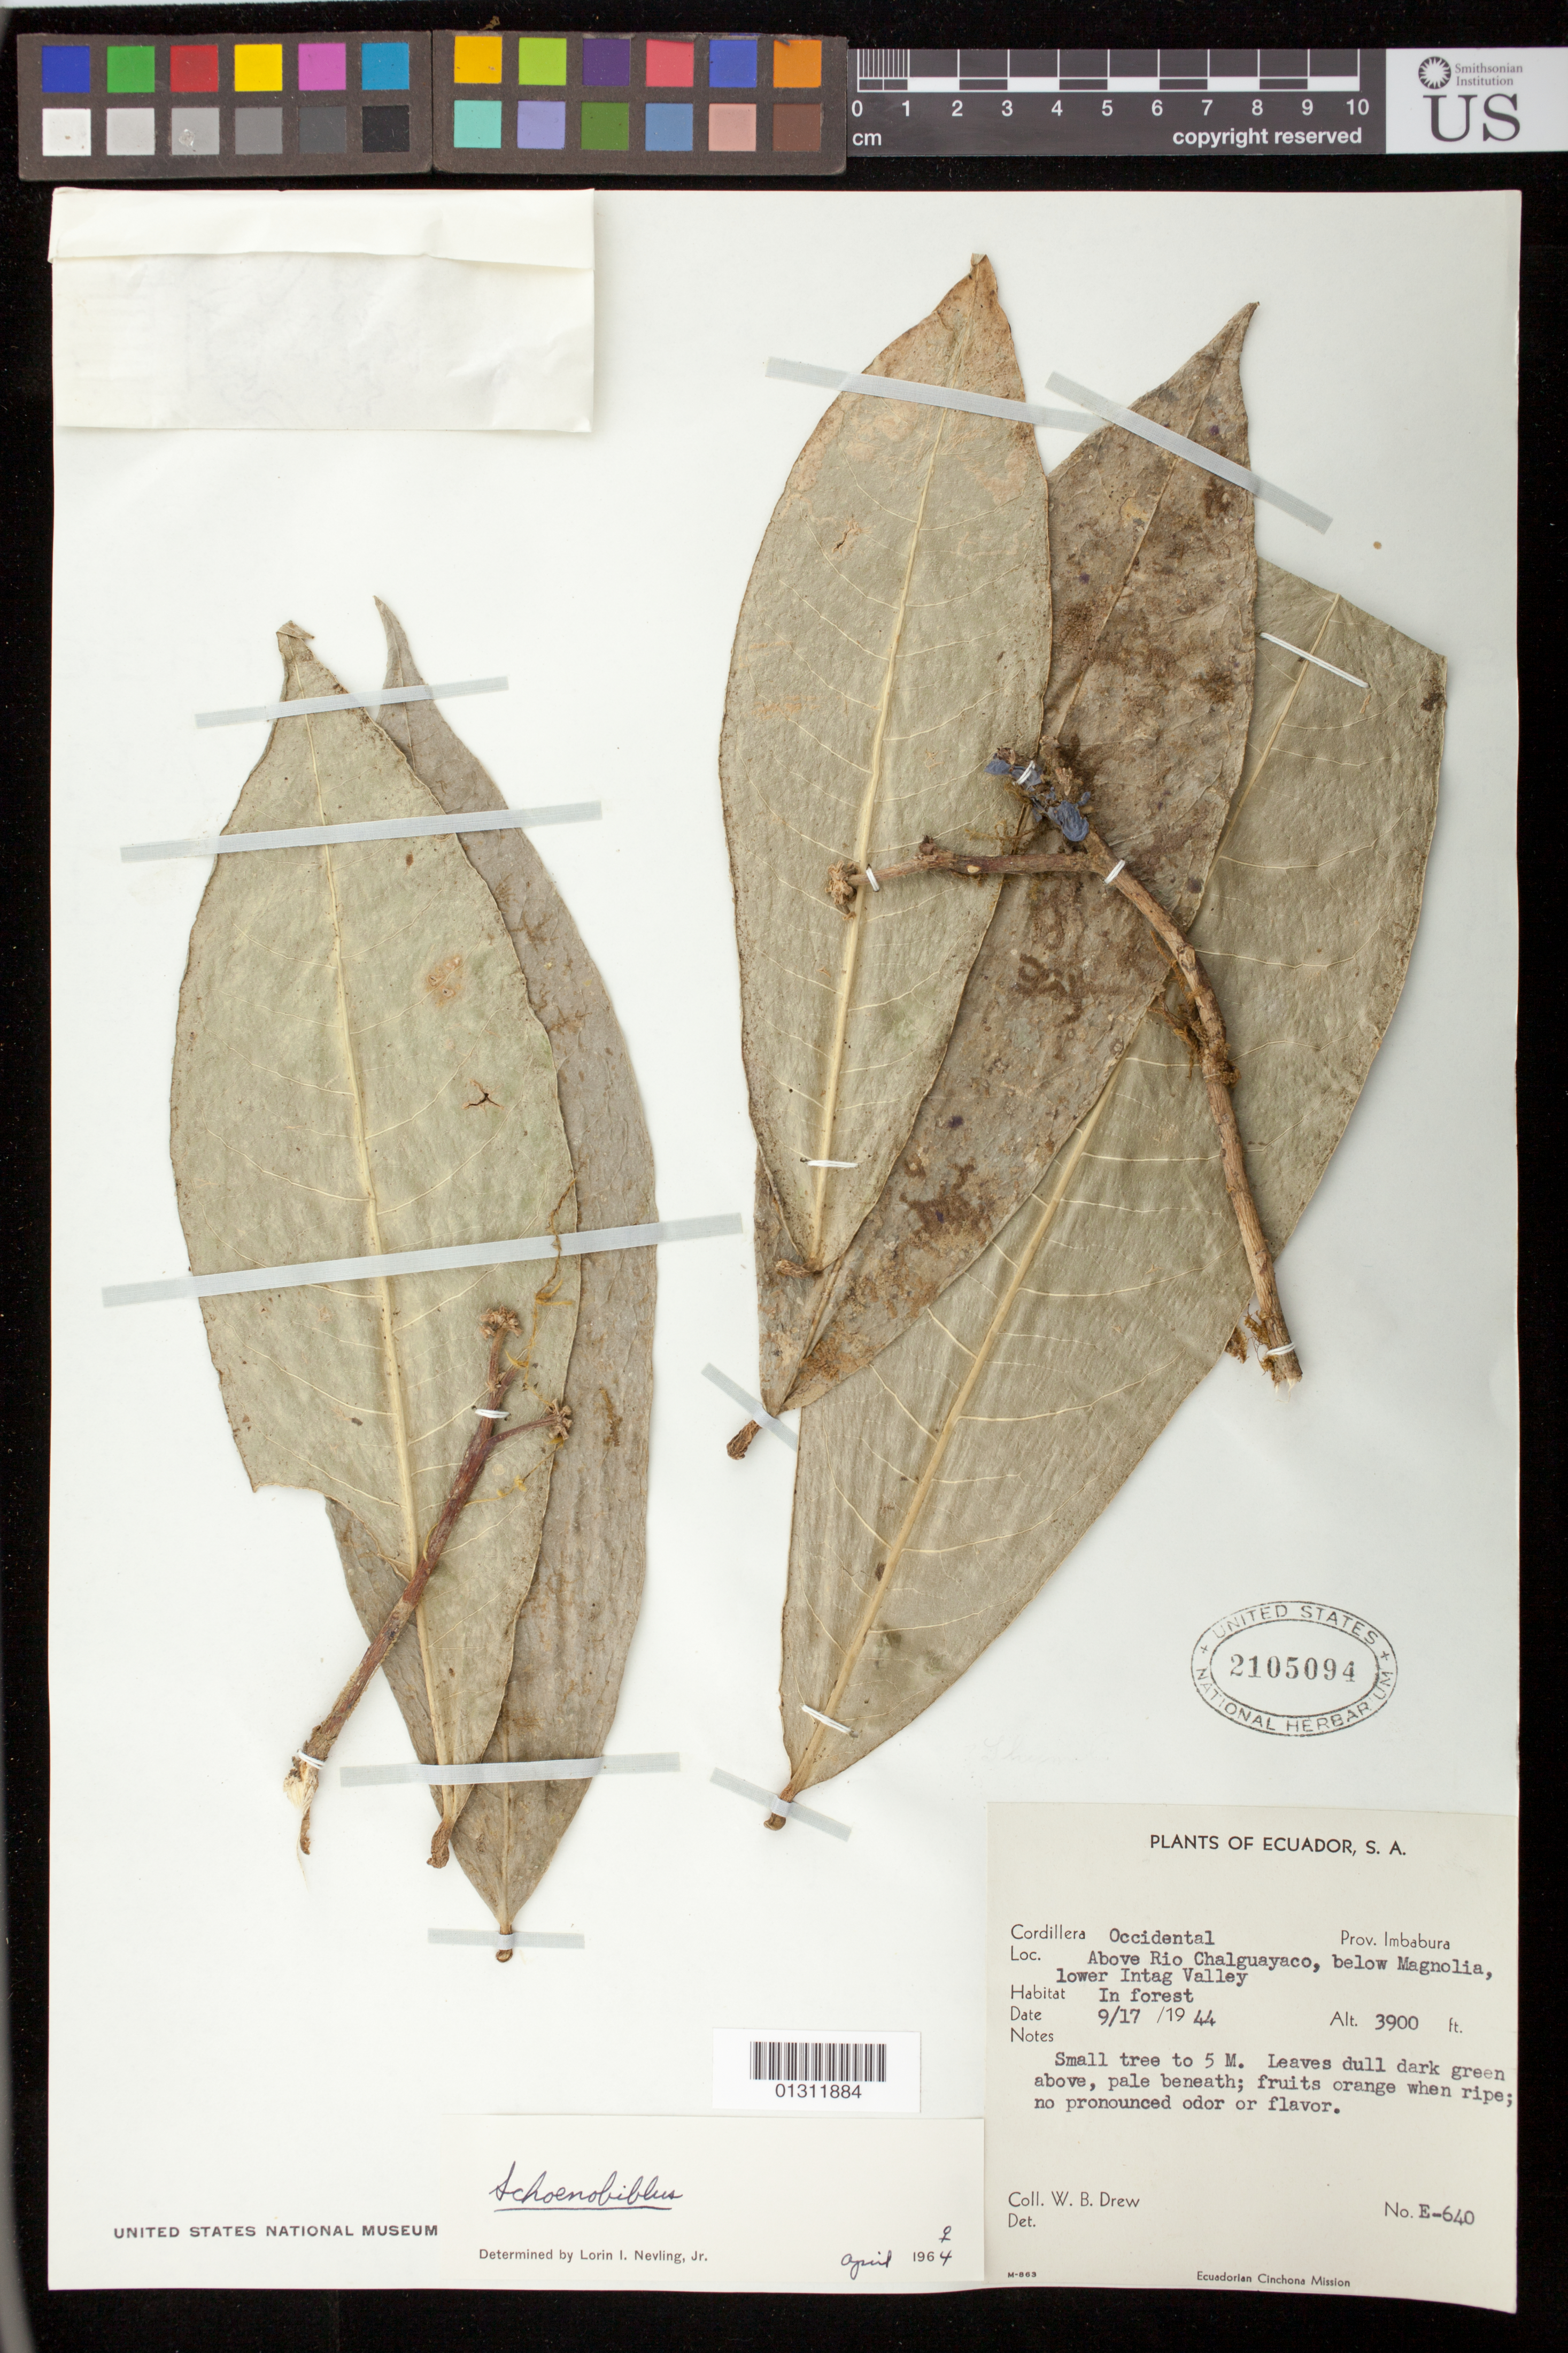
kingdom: Plantae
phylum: Tracheophyta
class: Magnoliopsida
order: Malvales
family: Thymelaeaceae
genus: Daphnopsis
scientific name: Daphnopsis equatorialis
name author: Nevling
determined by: Rogers, Z. S.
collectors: W. B. Drew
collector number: E-640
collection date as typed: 17 Sep 1944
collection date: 1944-09-17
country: Ecuador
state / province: Imbabura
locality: Cordillera Occidental, Prov. Imbabura, above Rio Chalguayaco, below Magnolia, lower Intag Valley.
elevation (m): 1189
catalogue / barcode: US 2105094